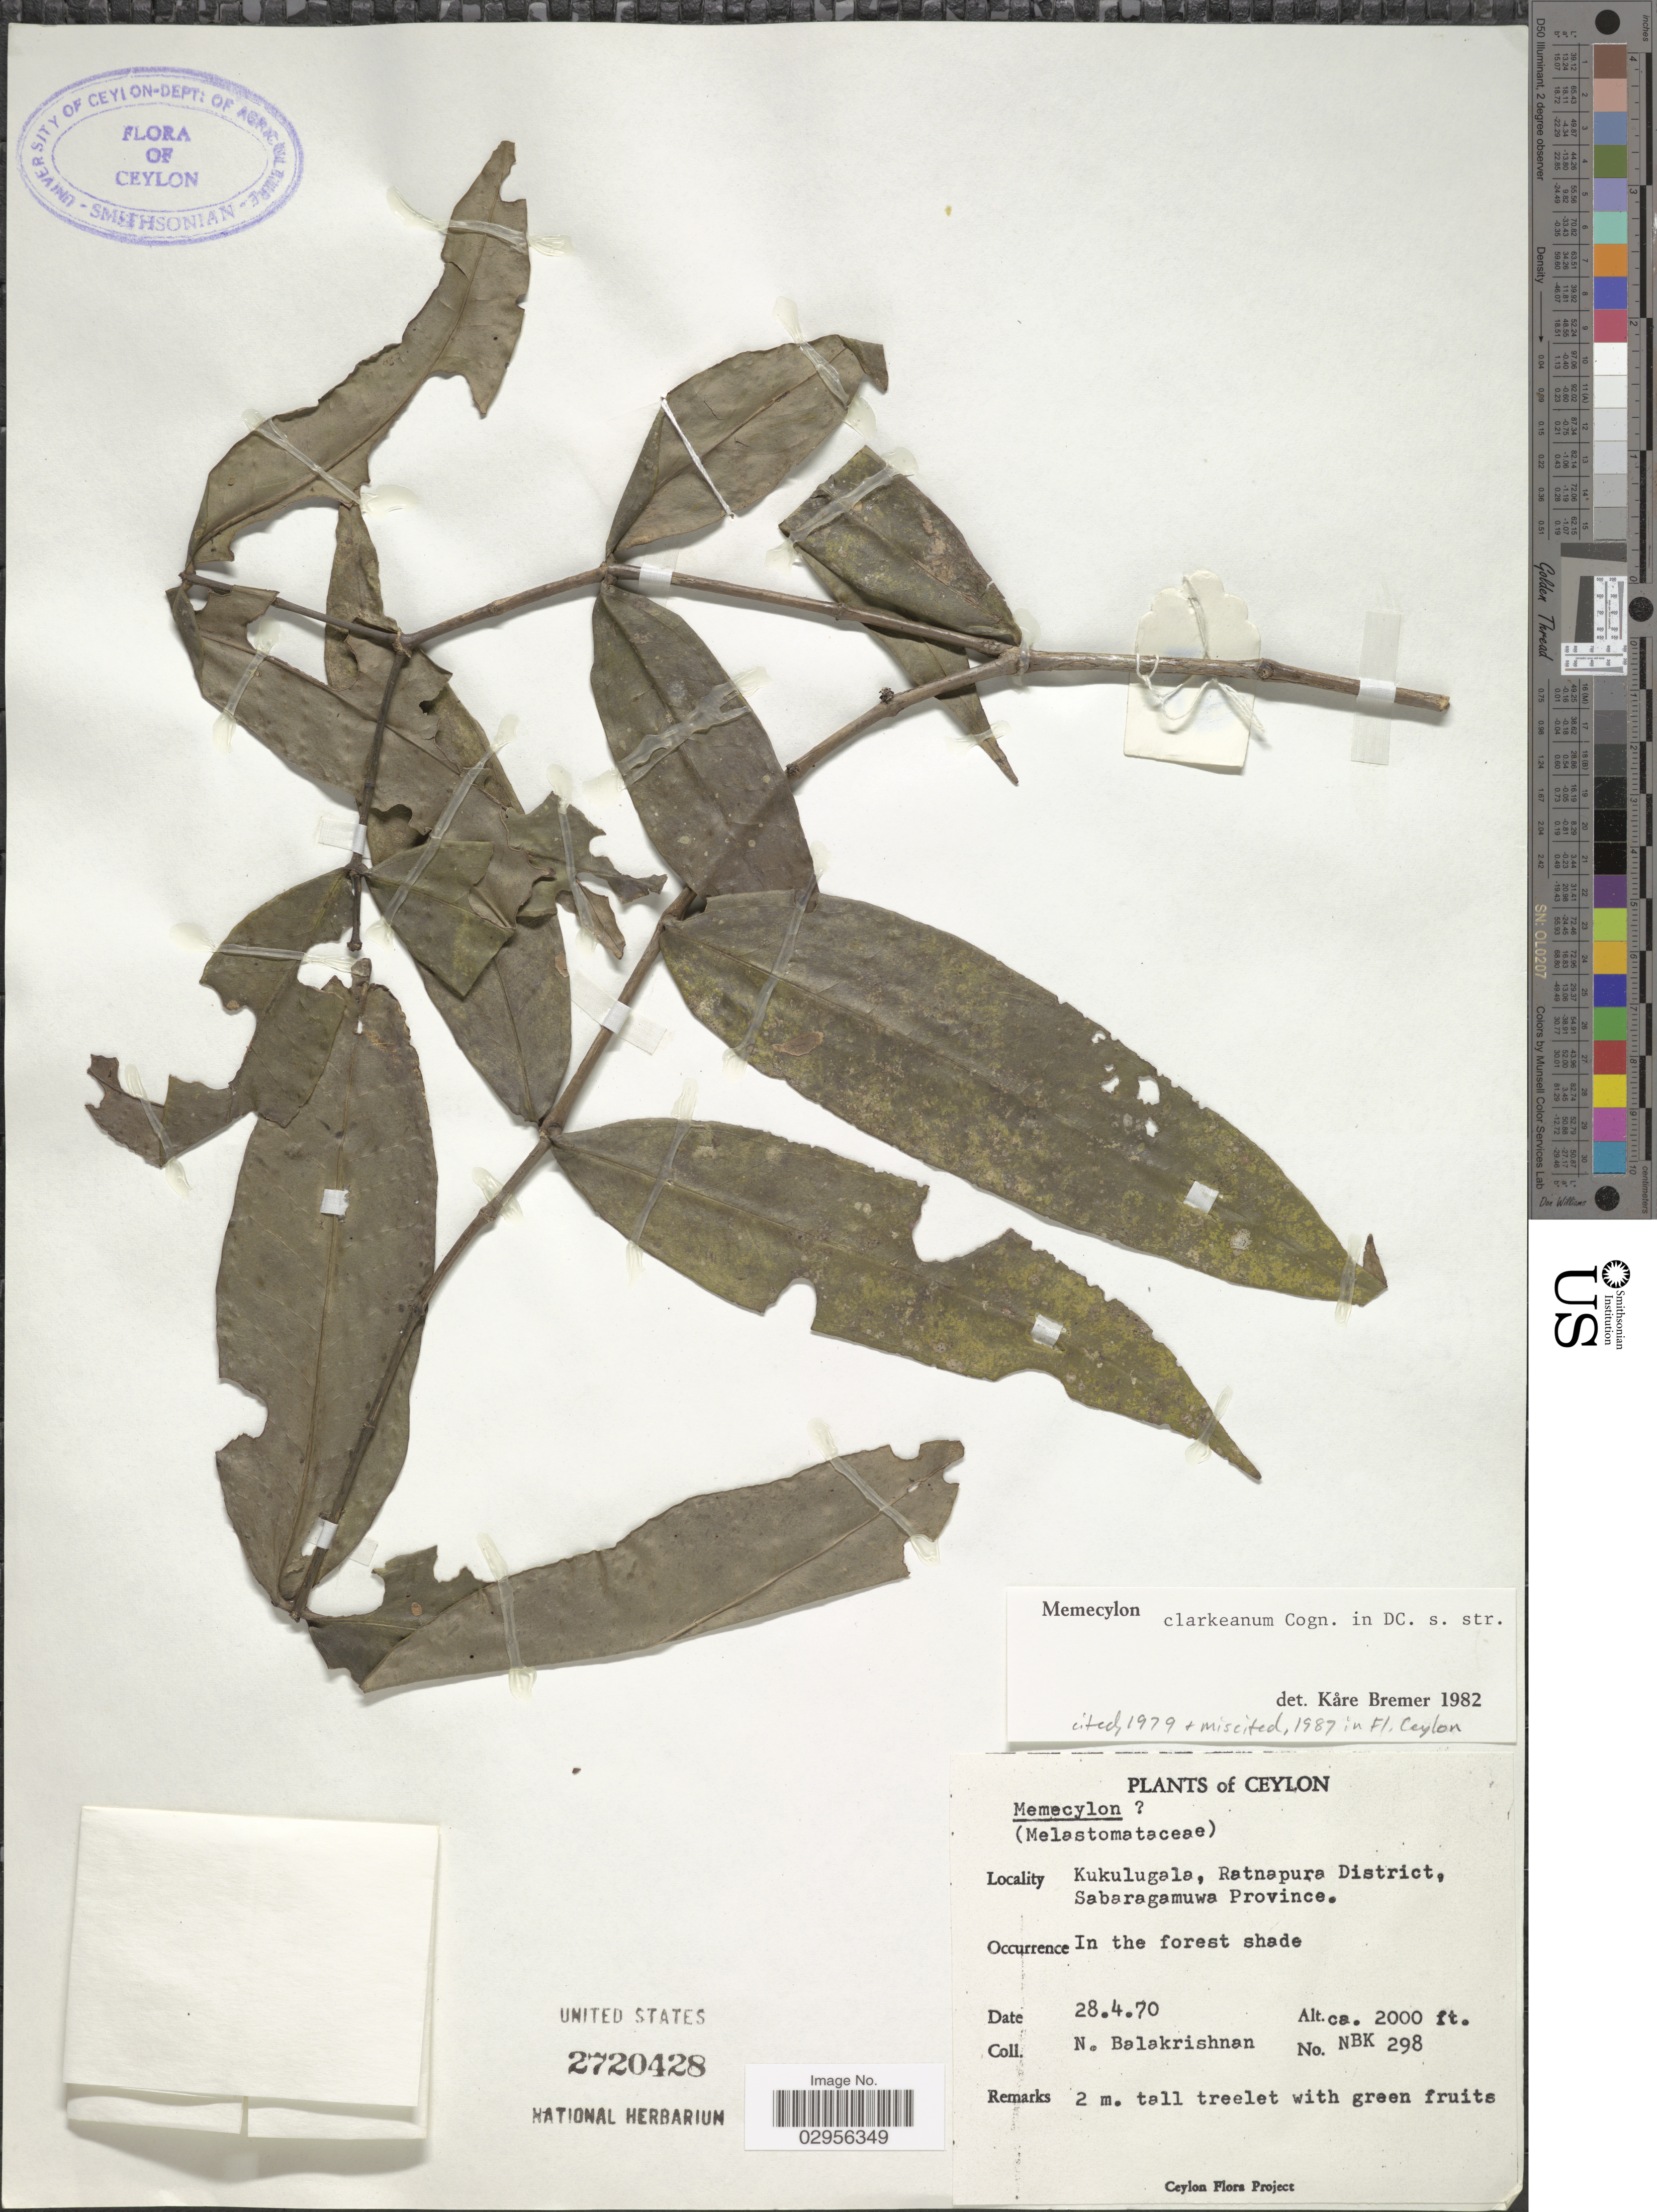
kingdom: Plantae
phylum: Tracheophyta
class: Magnoliopsida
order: Myrtales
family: Melastomataceae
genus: Memecylon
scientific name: Memecylon clarkeanum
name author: Cogn.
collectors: N. Balakrishnan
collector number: NBK 298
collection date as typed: Transcribed d/m/y: 28/4/70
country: Sri Lanka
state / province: Sabaragamuwa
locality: Ceylon. Kukulugala, Ratnapura District.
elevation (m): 610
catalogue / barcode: US 2720428